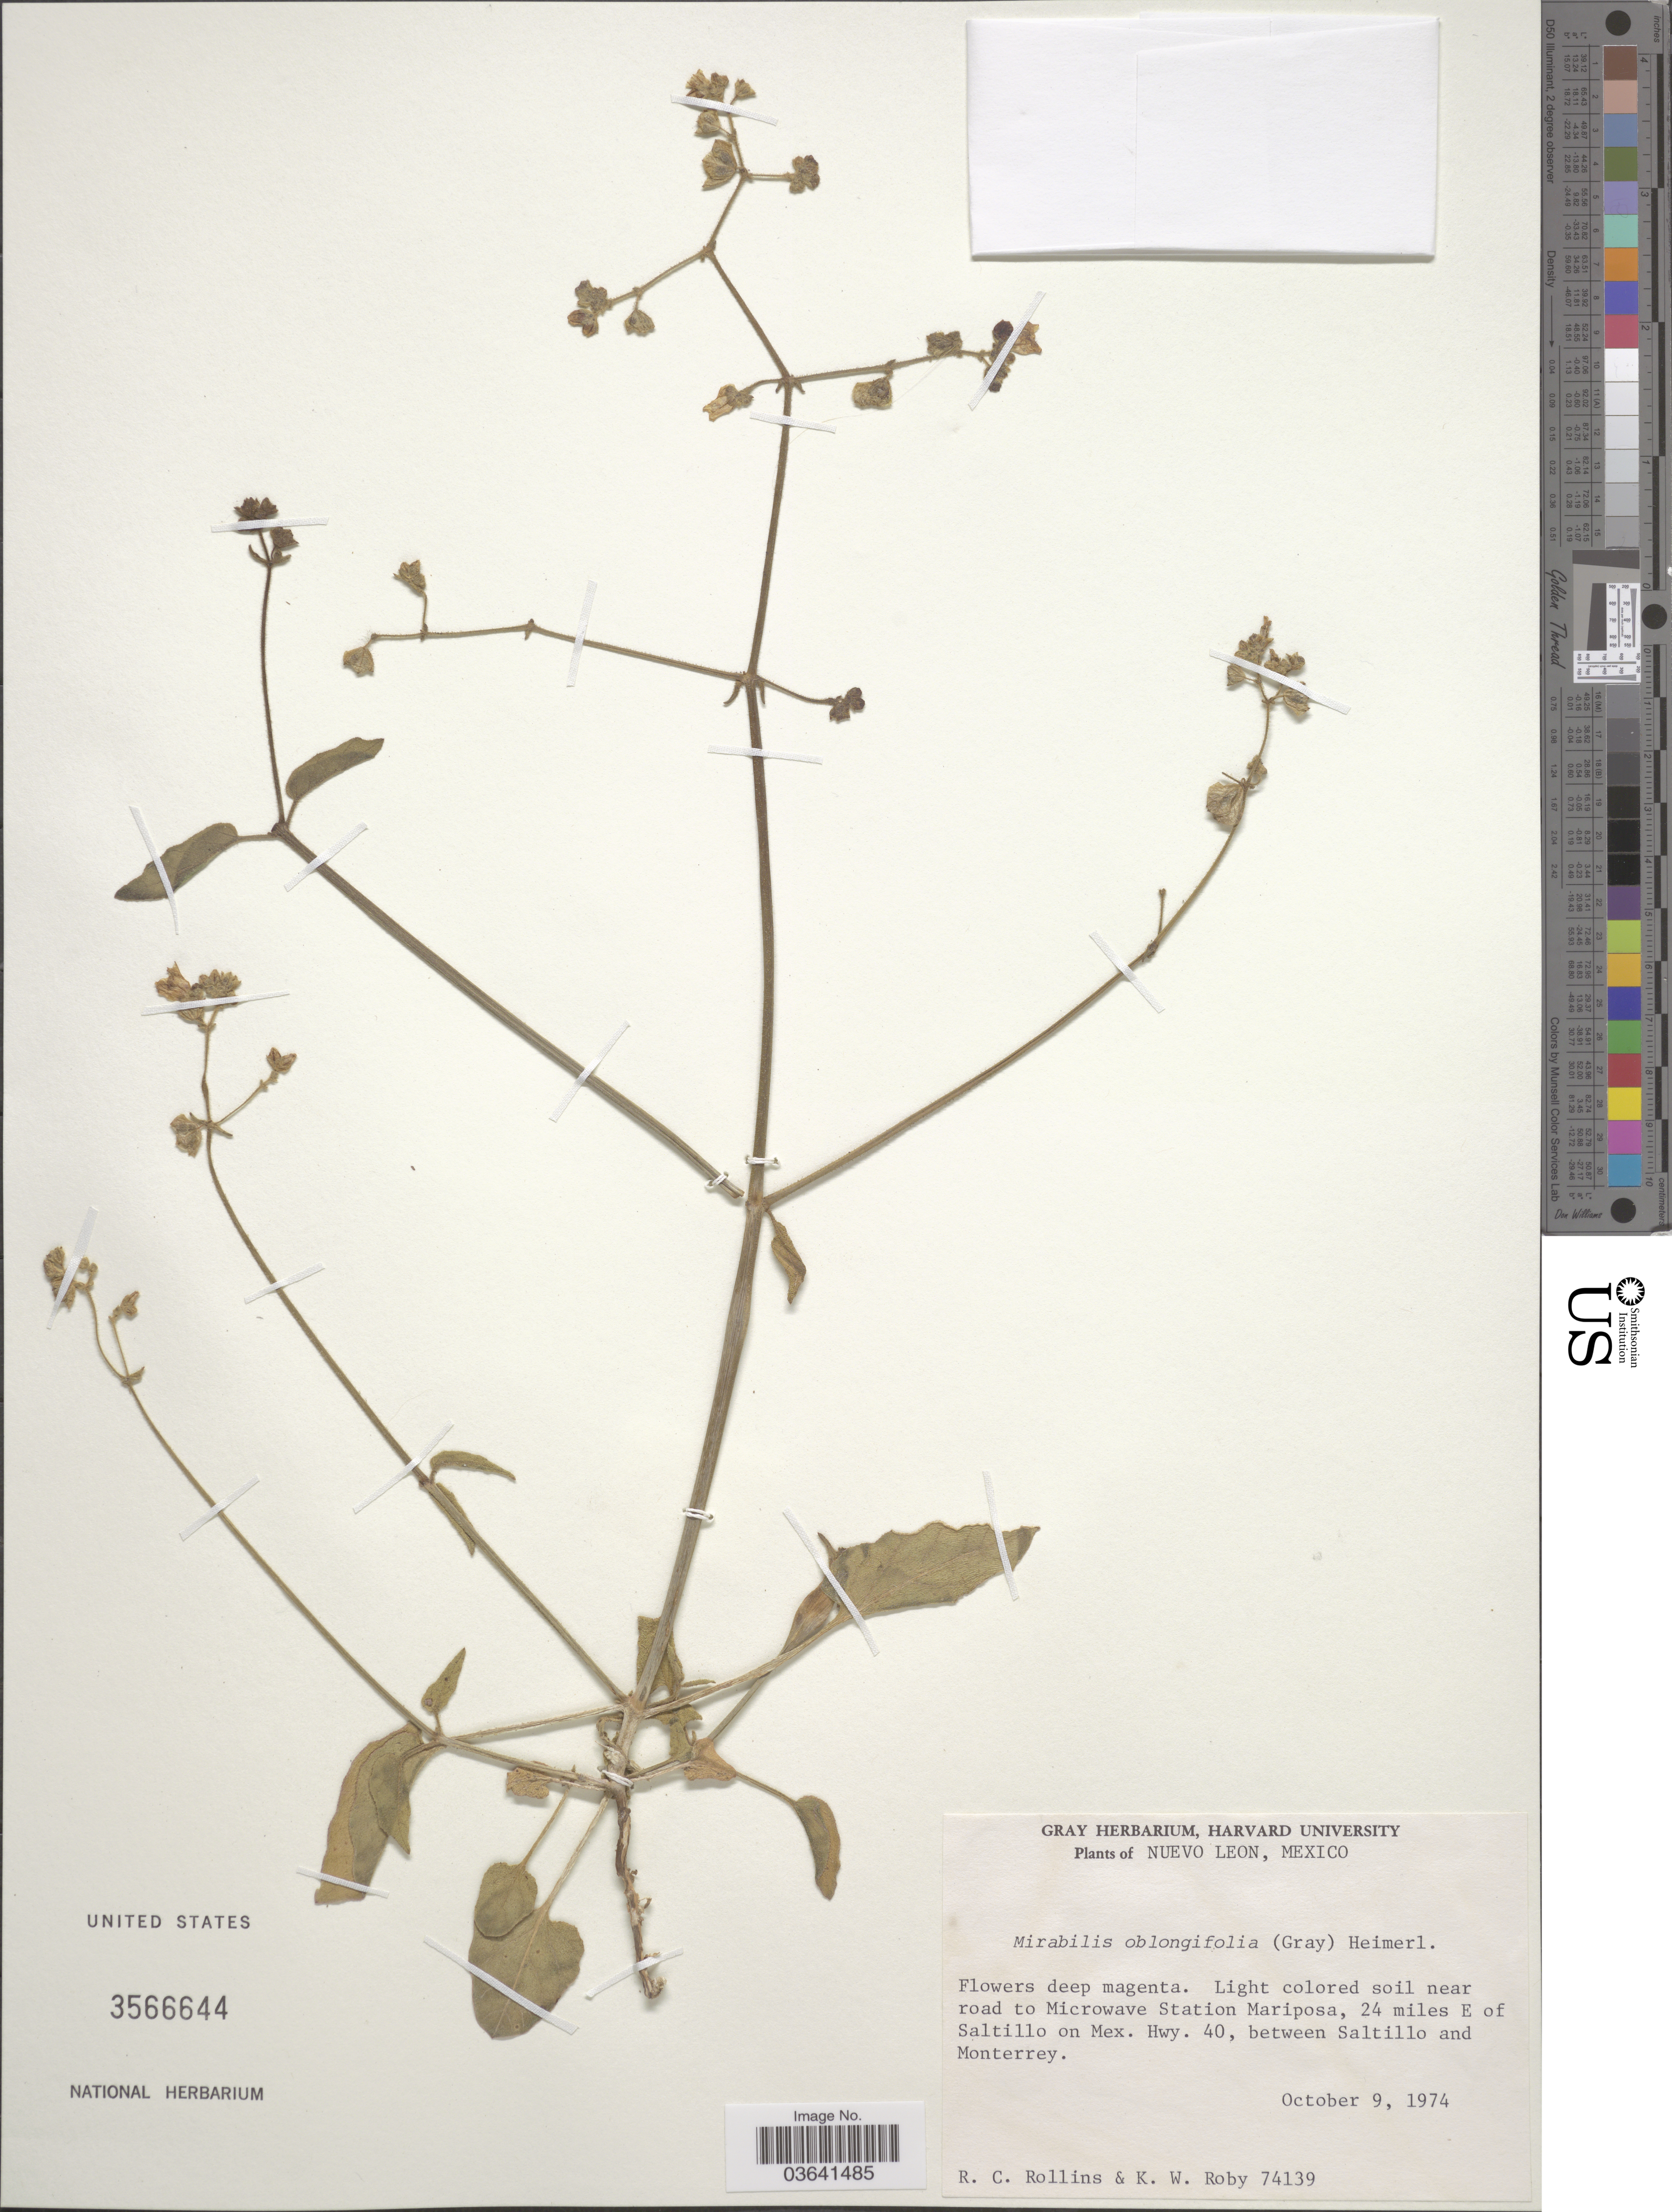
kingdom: Plantae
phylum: Tracheophyta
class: Magnoliopsida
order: Caryophyllales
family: Nyctaginaceae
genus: Mirabilis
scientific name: Mirabilis oblongifolia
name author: (A. Gray) Heimerl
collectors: R. C. Rollins & K. W. Roby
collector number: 74139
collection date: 1974-10-09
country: Mexico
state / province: Nuevo León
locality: Light colored soil near road to Microwave Station Mariposa, 24 miles E of Saltillo on Mex. Hwy. 40, between Saltillo and Monterrey.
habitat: light colored soil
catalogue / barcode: US 3566644